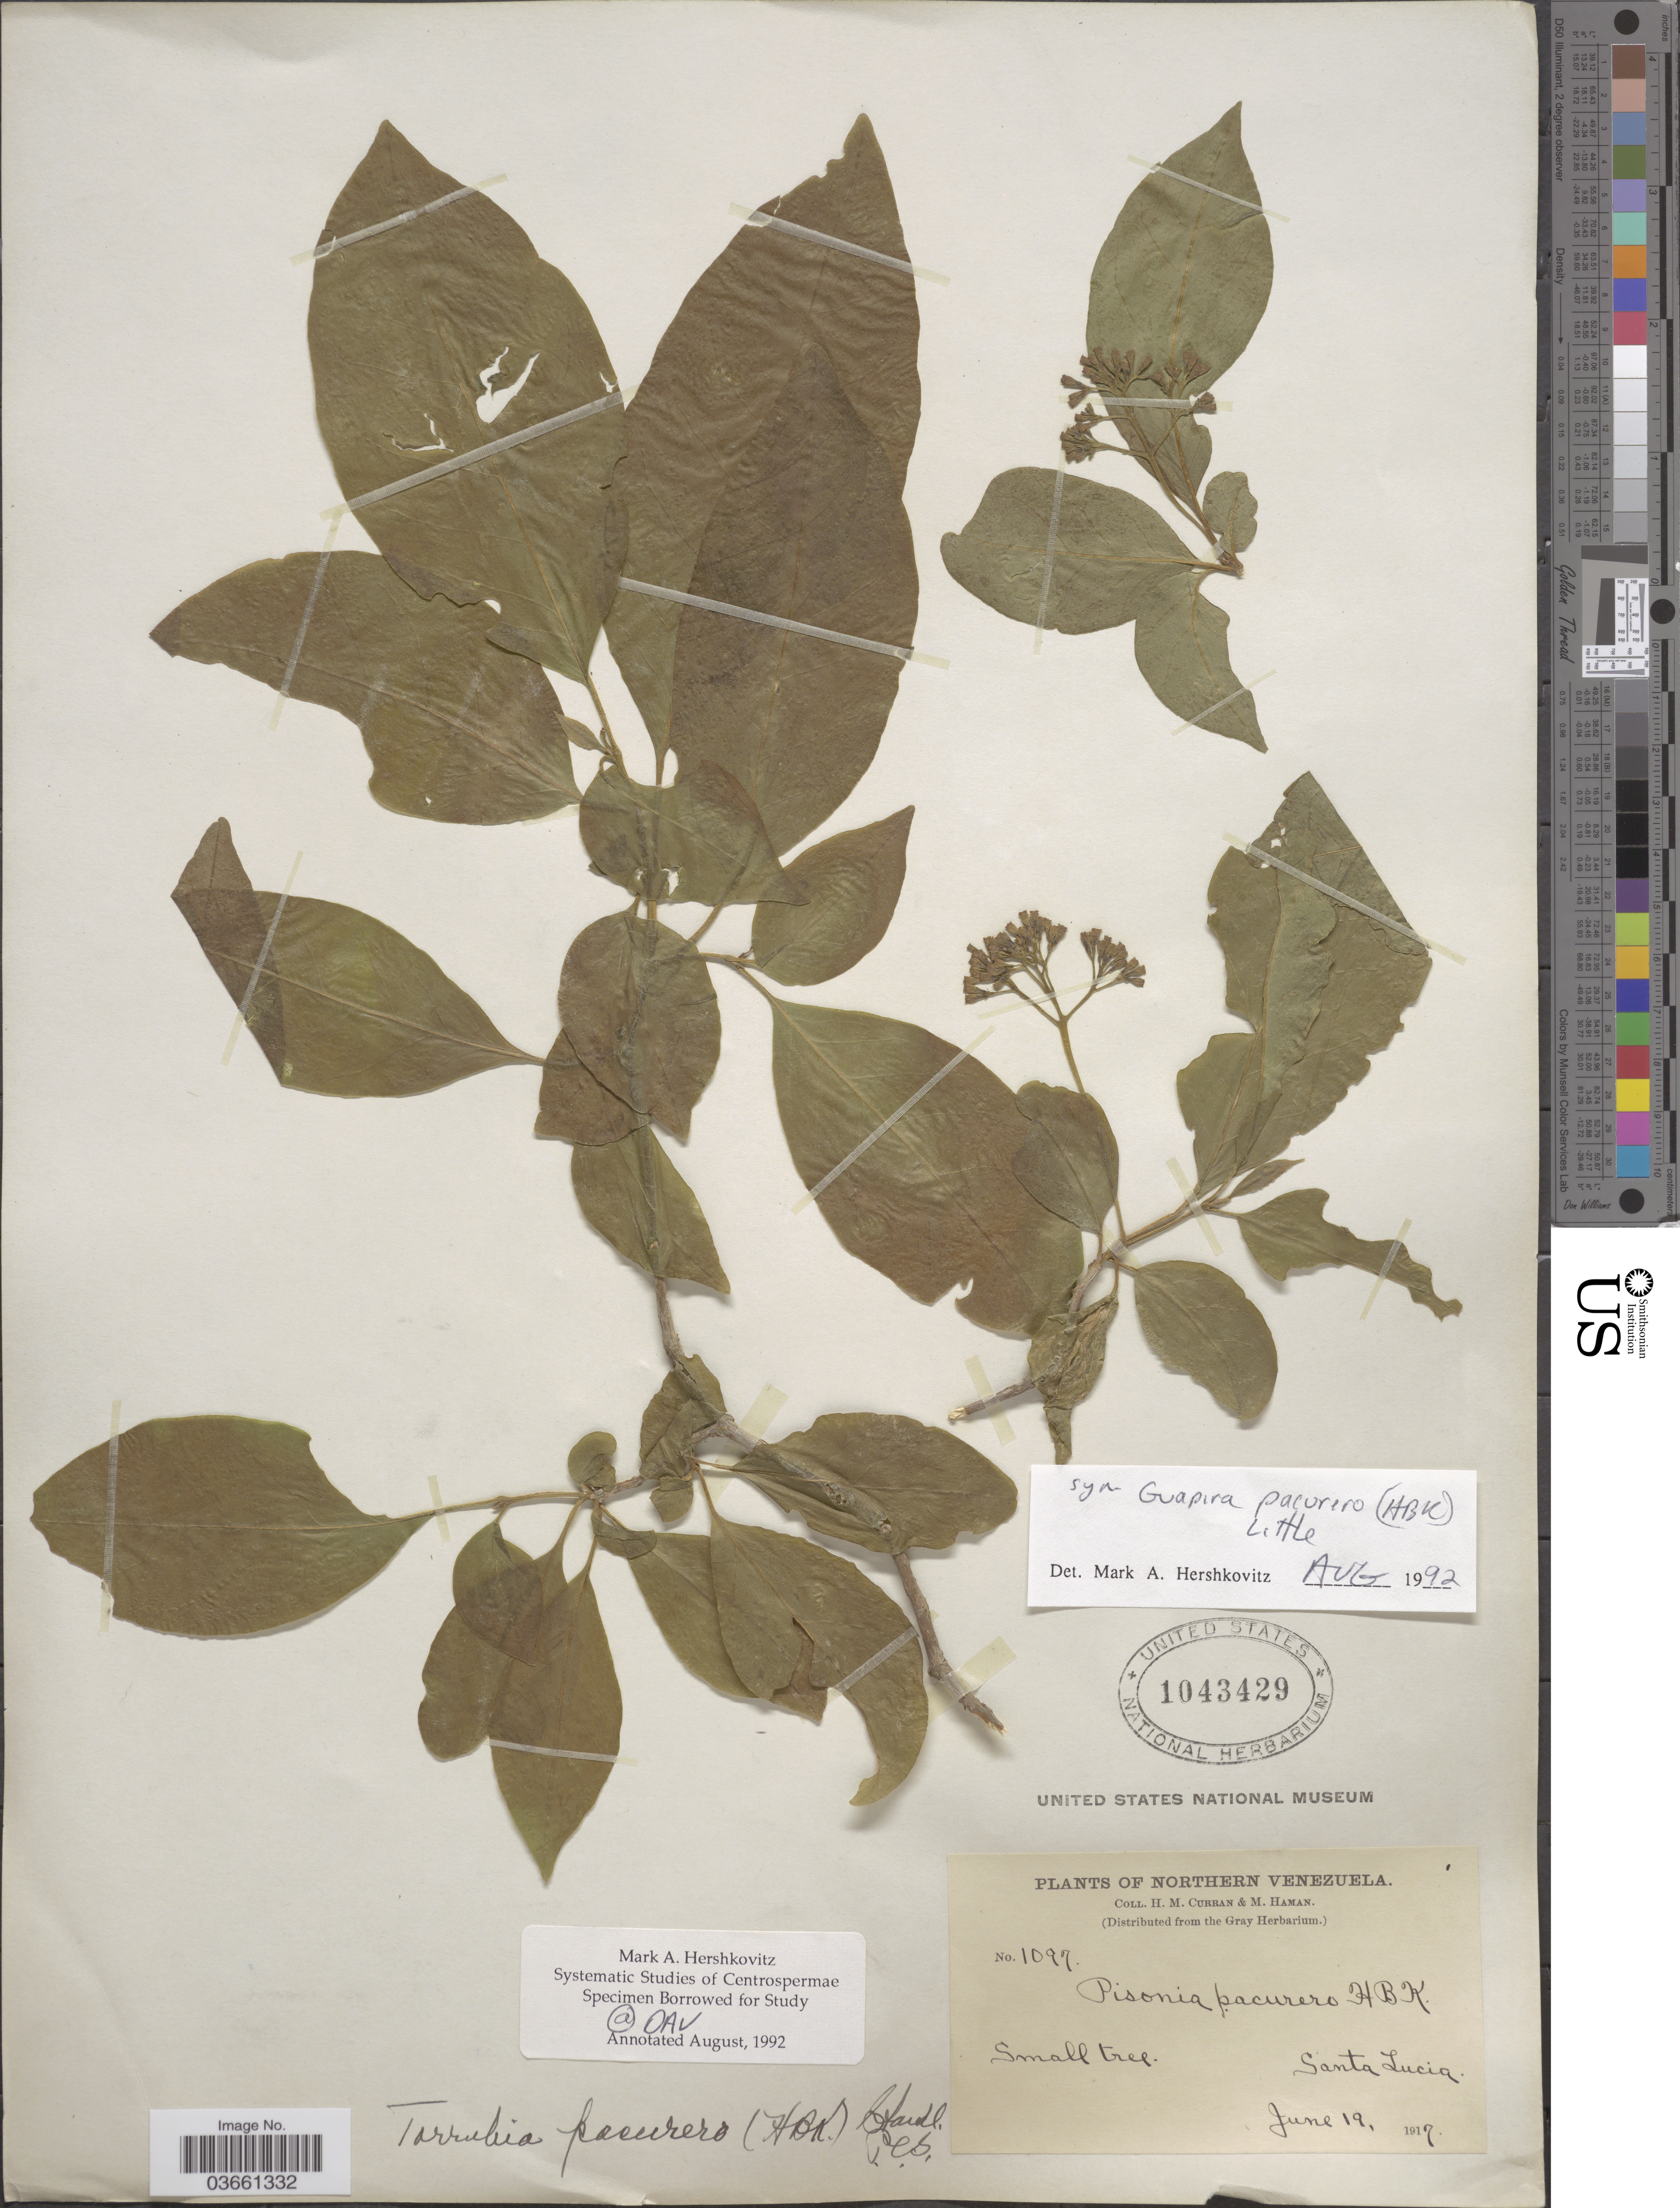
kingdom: Plantae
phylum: Tracheophyta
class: Magnoliopsida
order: Caryophyllales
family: Nyctaginaceae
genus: Guapira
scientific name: Guapira pacurero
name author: (Kunth) Little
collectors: H. M. Curran & M. Haman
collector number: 1097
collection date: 1917-06-19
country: Venezuela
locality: Northern Venezuela. Santa Lucia.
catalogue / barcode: US 1043429